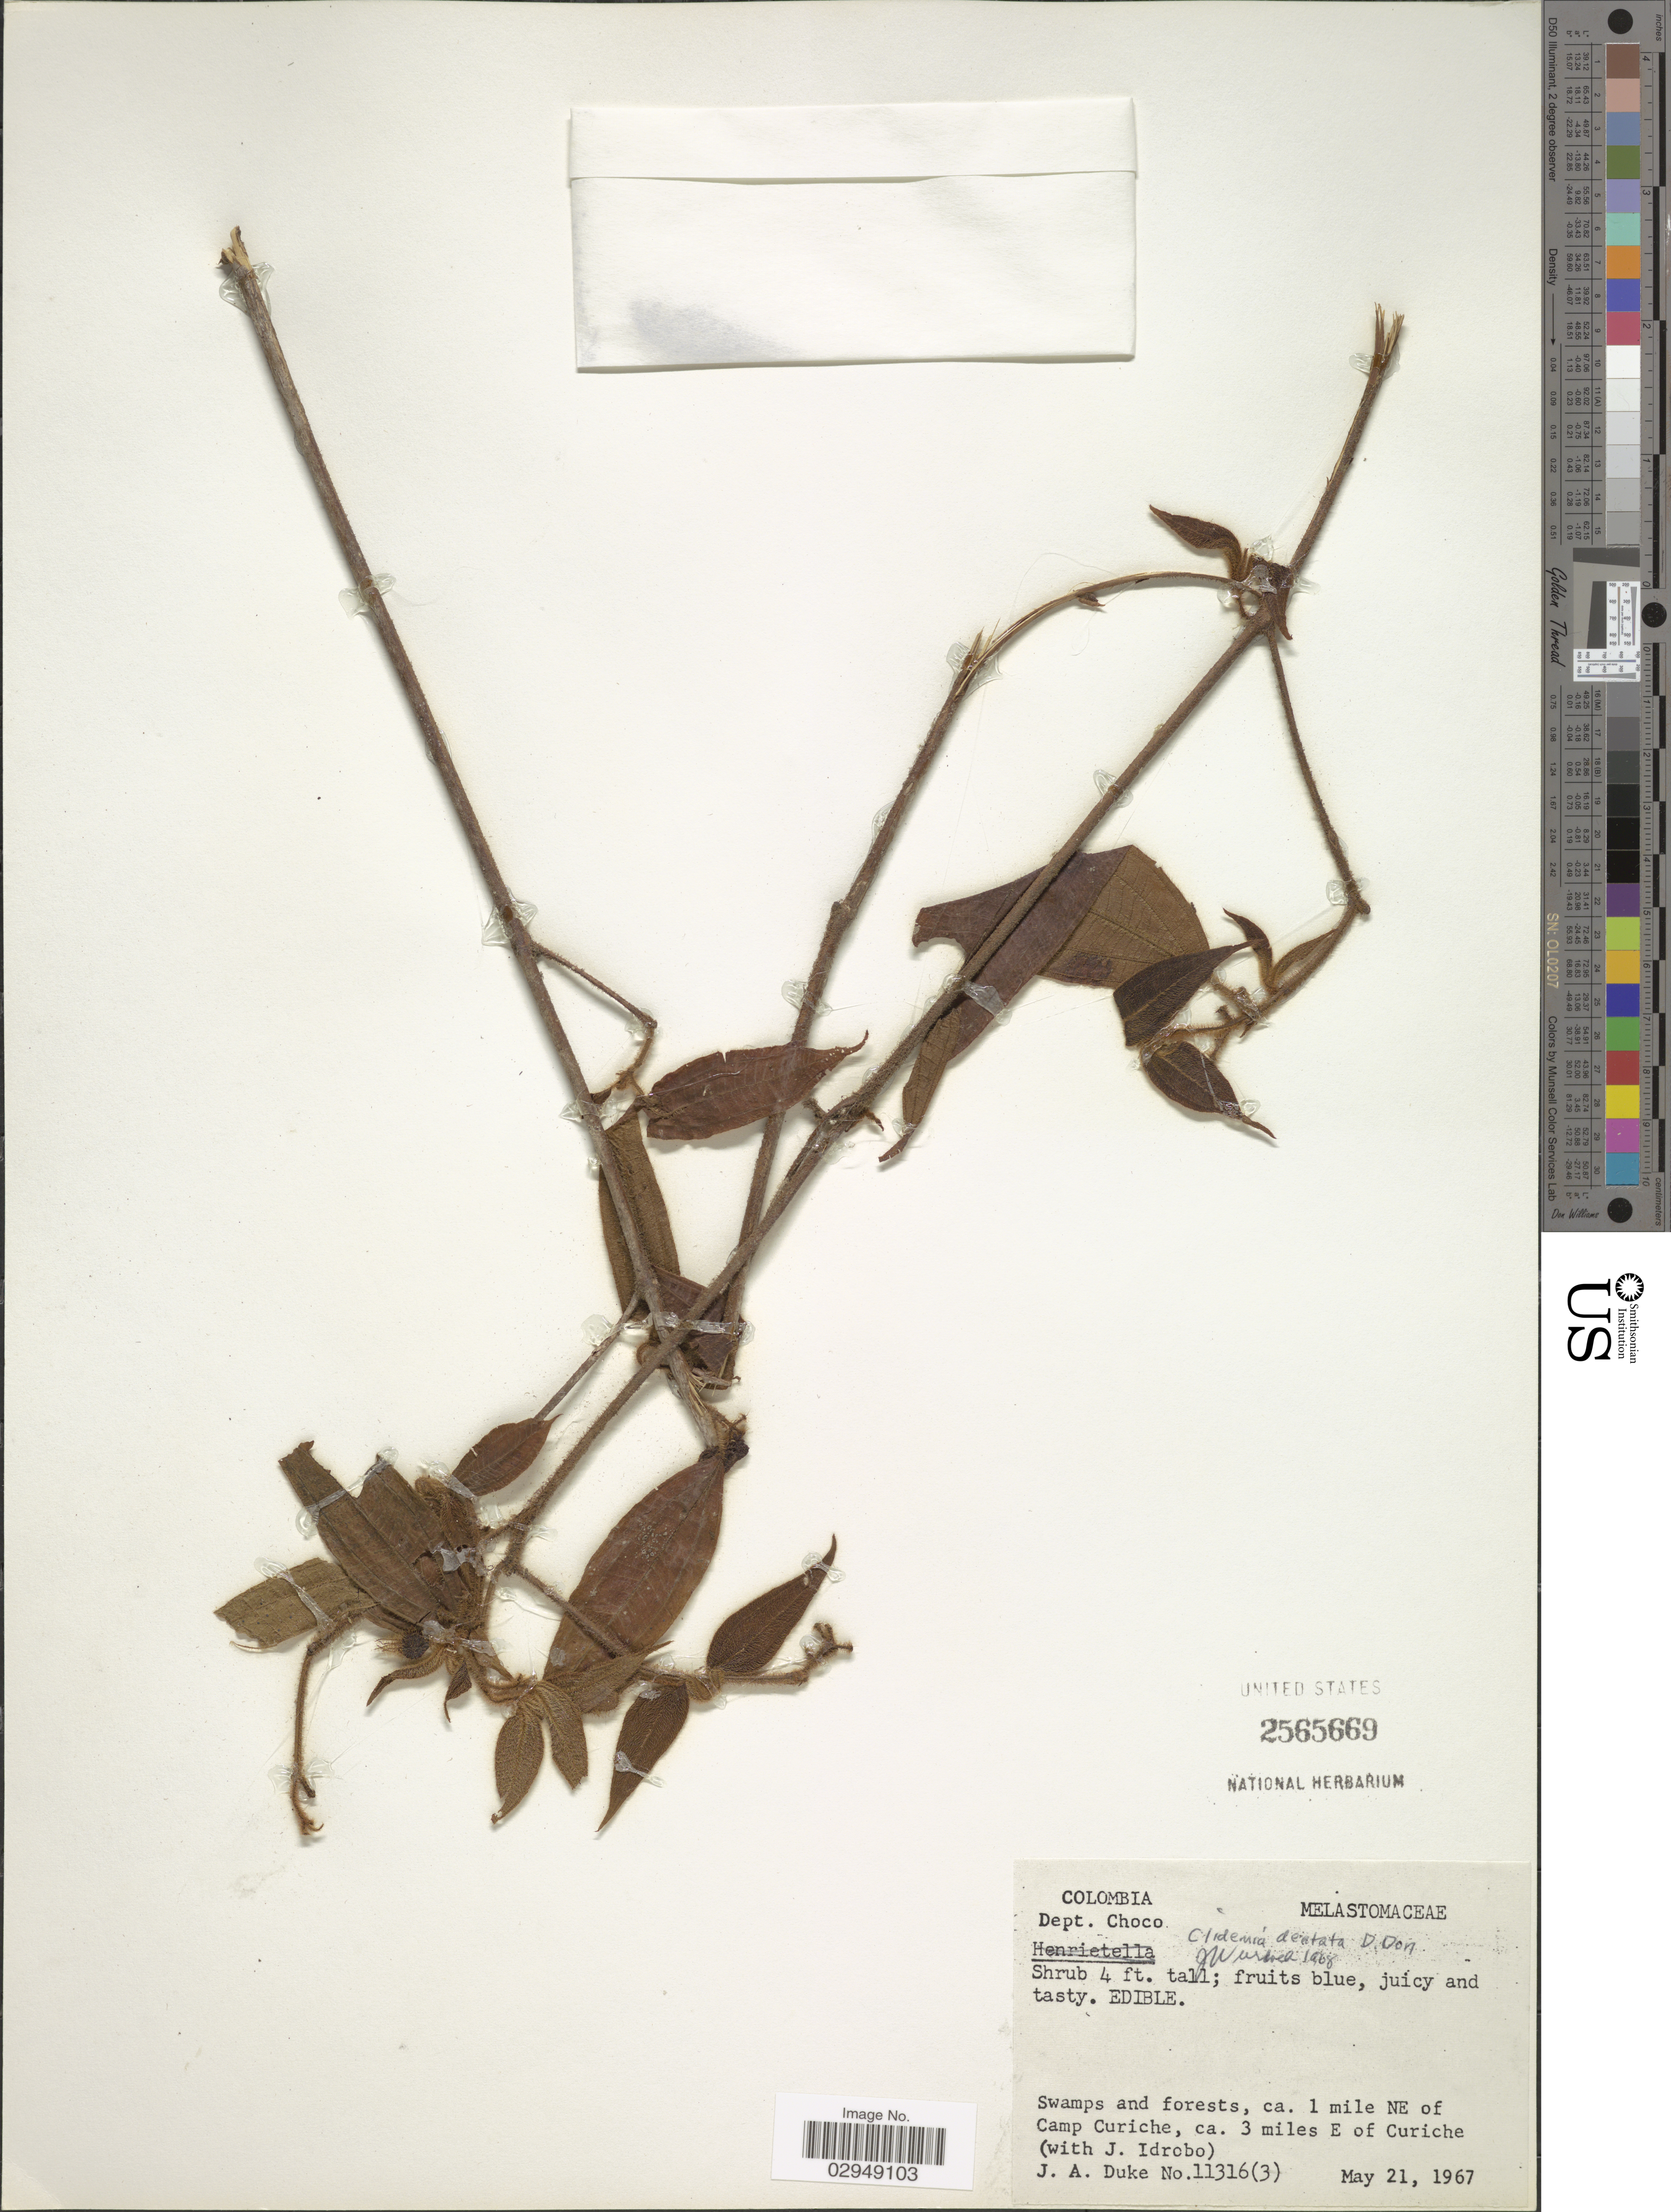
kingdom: Plantae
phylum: Tracheophyta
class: Magnoliopsida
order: Myrtales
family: Melastomataceae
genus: Clidemia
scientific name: Clidemia dentata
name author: D. Don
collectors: J. A. Duke & J. M. Idrobo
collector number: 11316(3)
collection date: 1967-05-21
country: Colombia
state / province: Chocó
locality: Dept. Choco, Swamps and forests, ca. 1 mile NE of Camp Curiche, ca. 3 miles E of Curiche.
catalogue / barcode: US 2565669